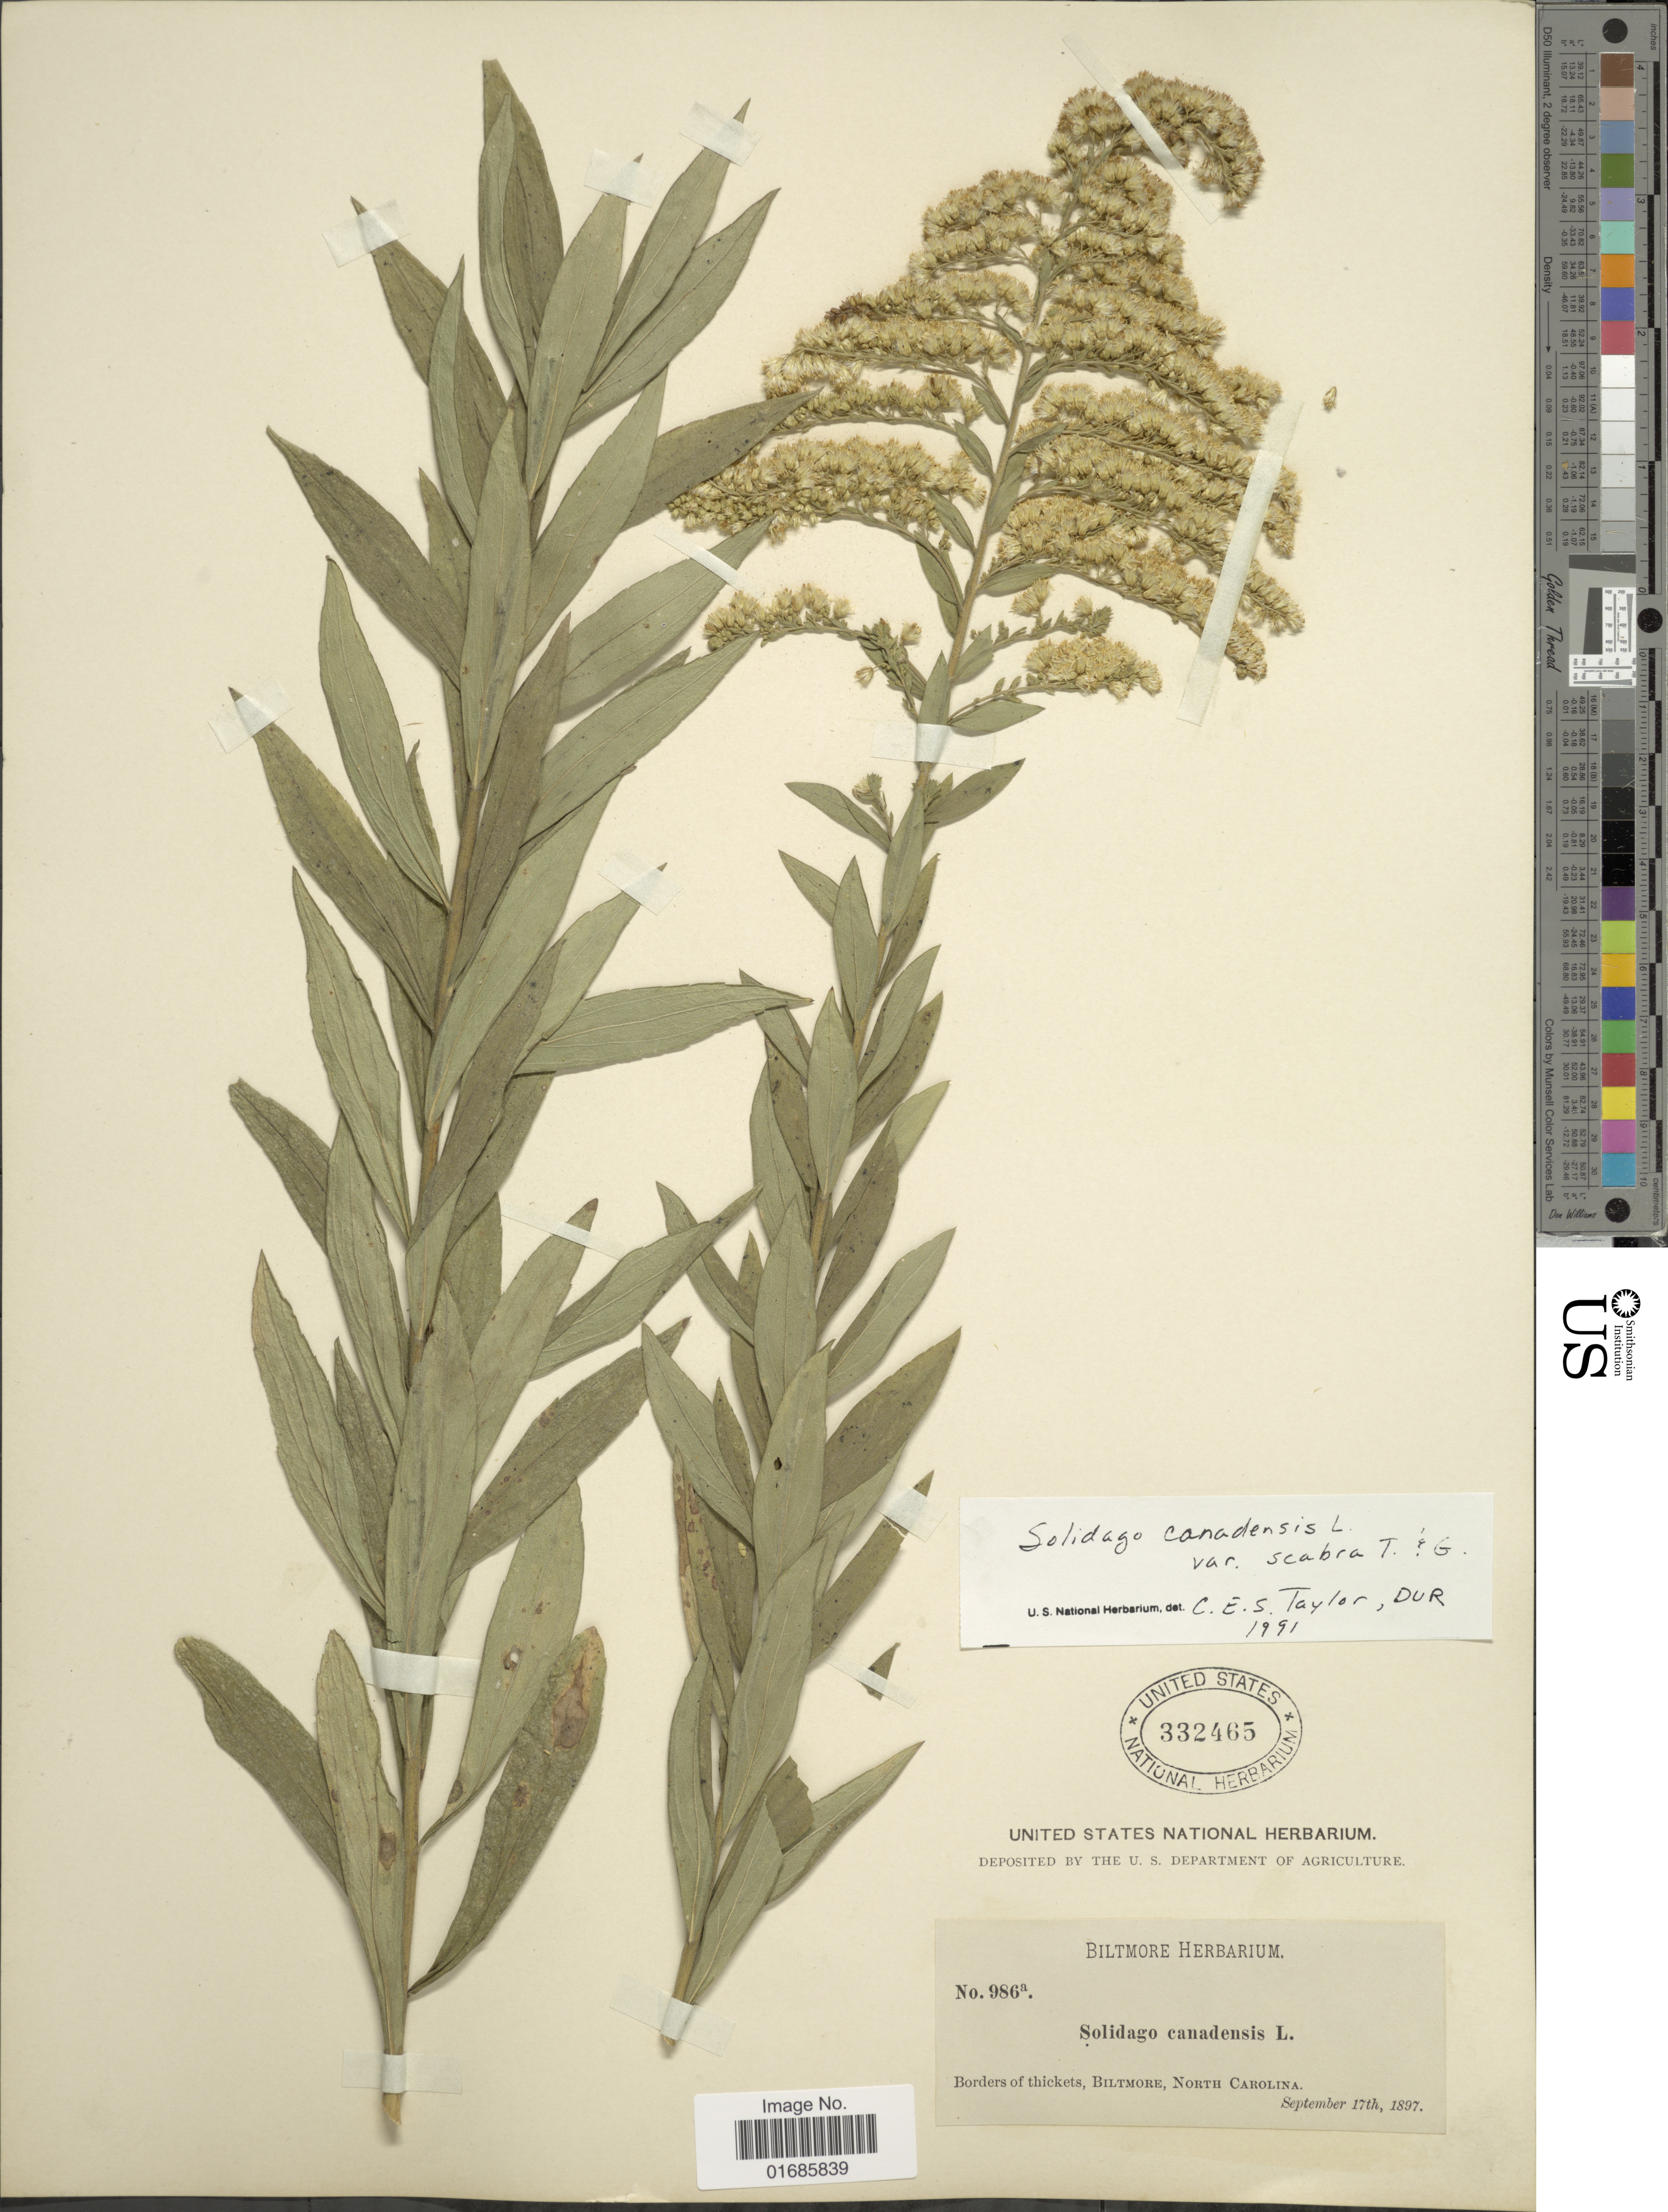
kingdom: Plantae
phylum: Tracheophyta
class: Magnoliopsida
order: Asterales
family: Asteraceae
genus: Solidago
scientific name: Solidago canadensis var. scabra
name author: (Muhl. ex Willd.) Torr. & A. Gray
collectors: ex herb. Biltmore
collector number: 986a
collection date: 1897-09-17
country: United States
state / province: North Carolina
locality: Biltmore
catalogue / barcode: US 332465